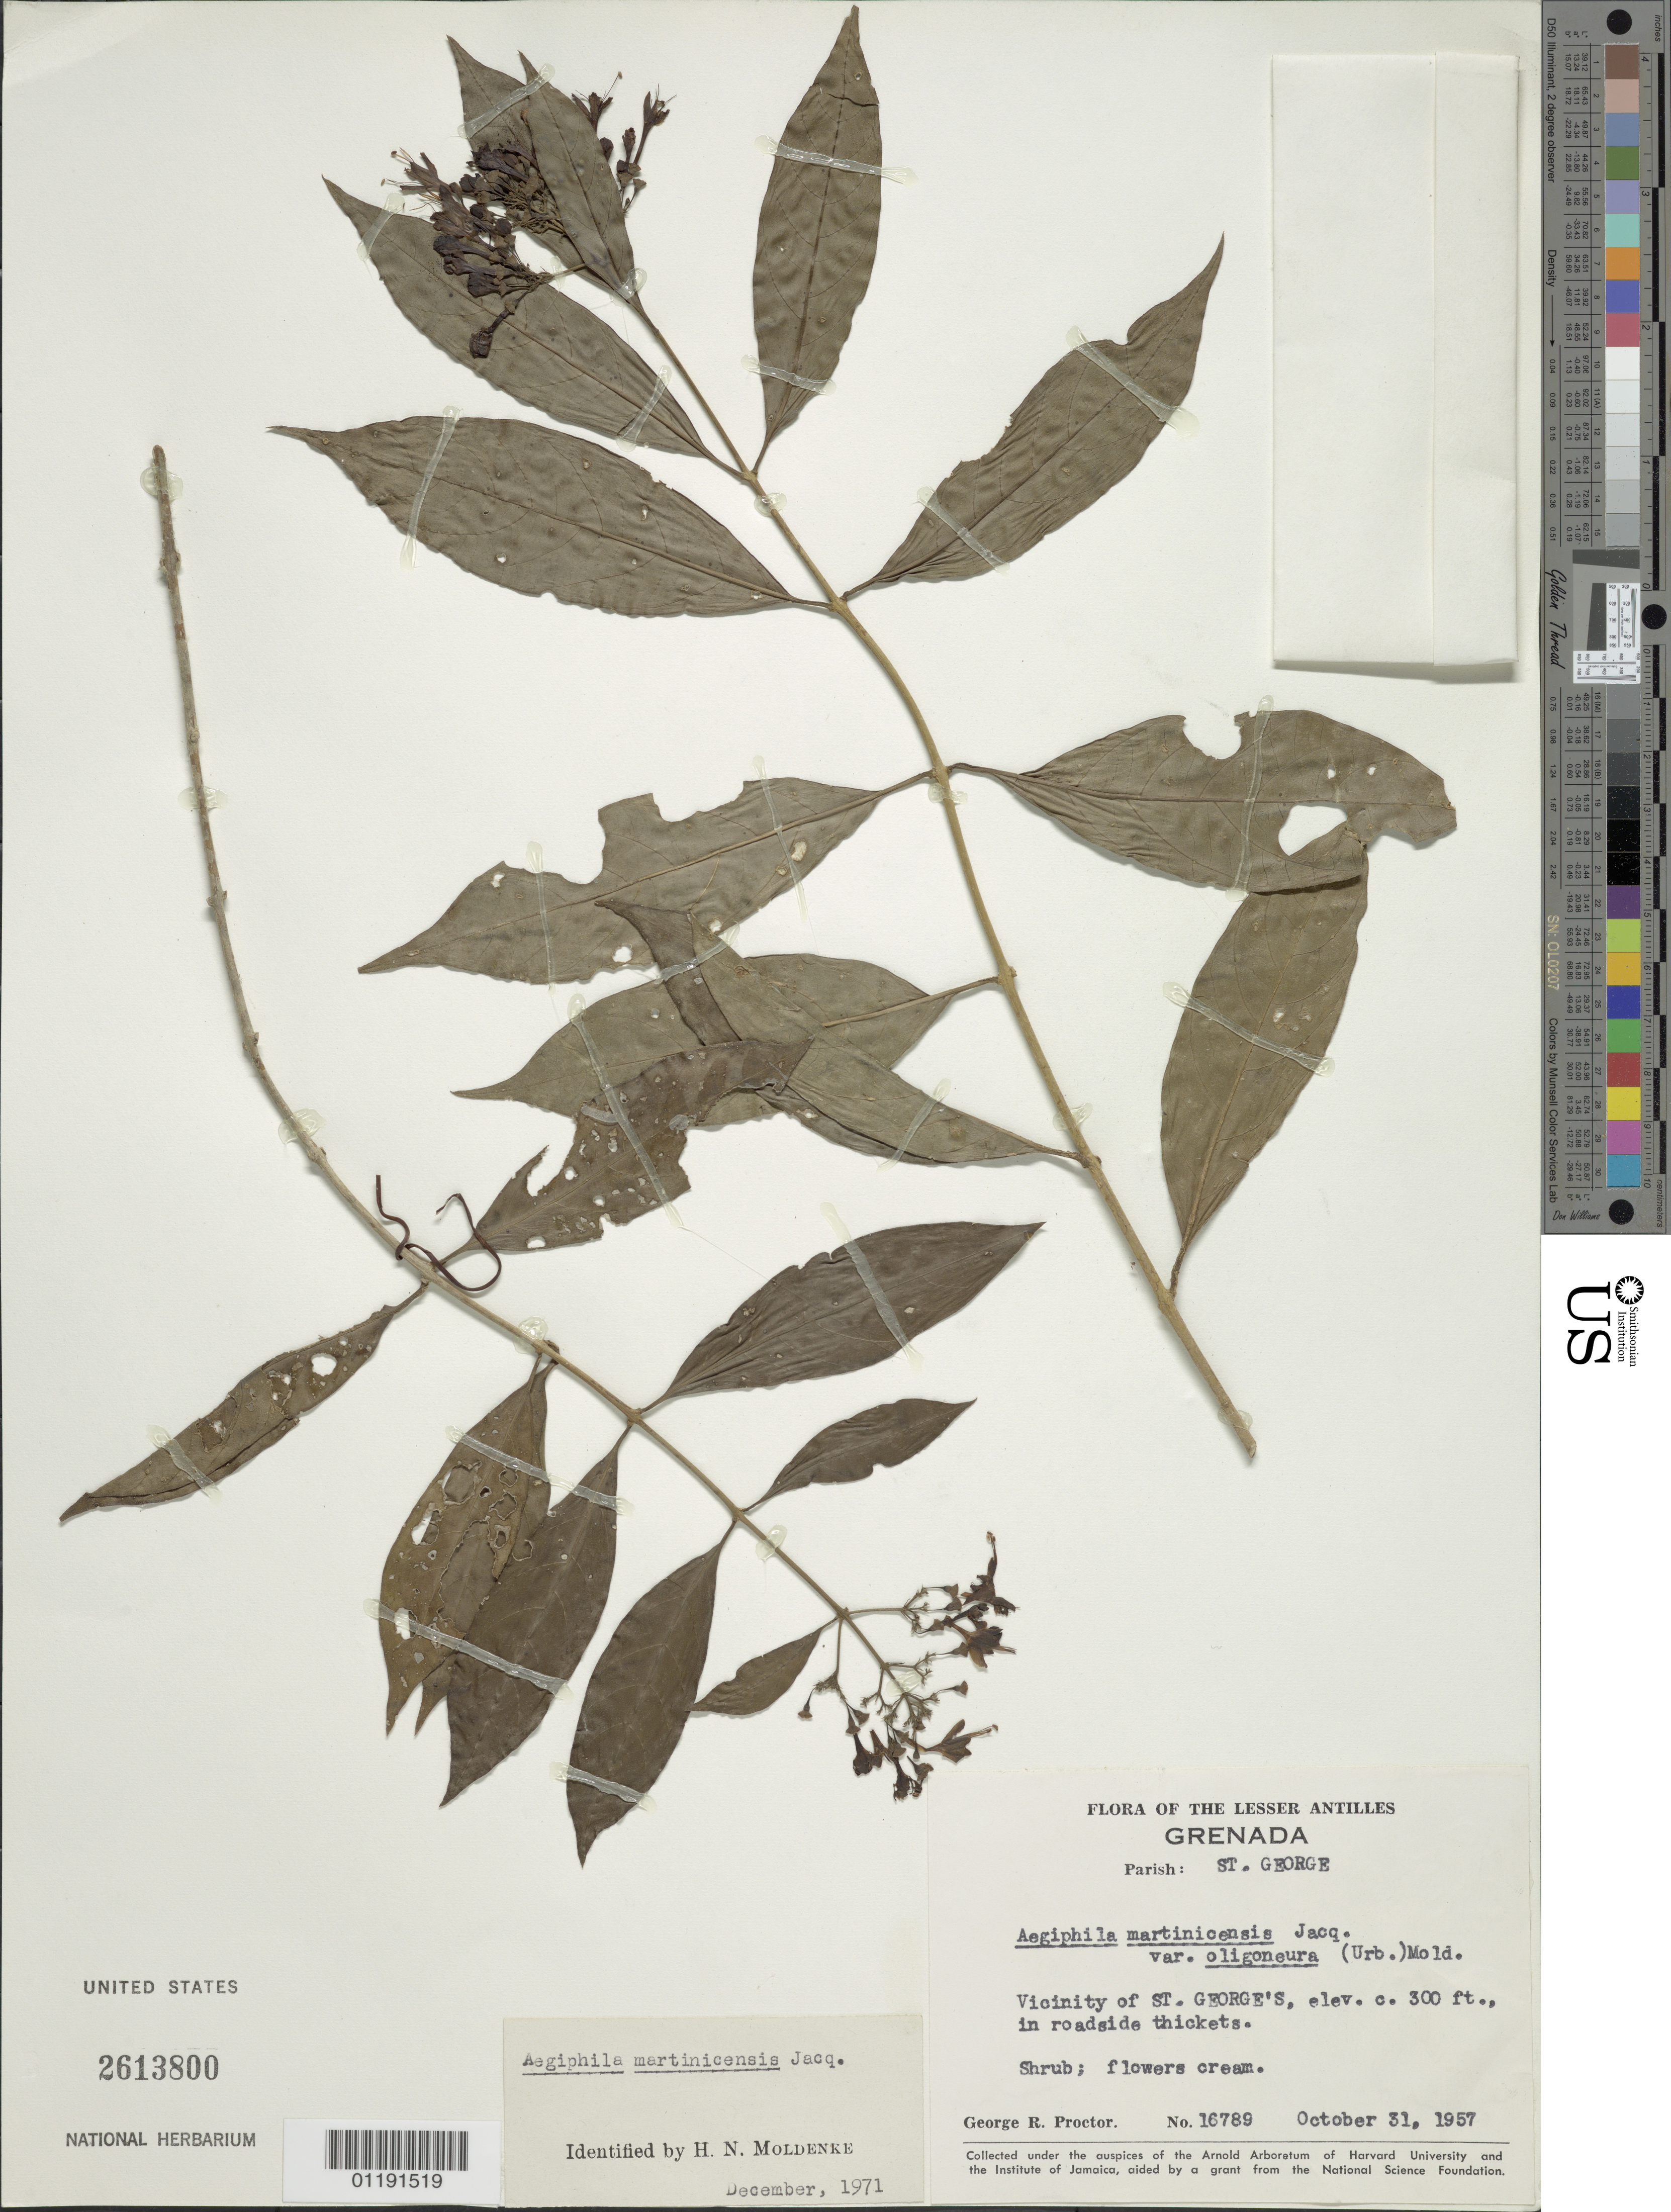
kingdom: Plantae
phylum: Tracheophyta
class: Magnoliopsida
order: Lamiales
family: Lamiaceae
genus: Aegiphila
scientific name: Aegiphila martinicensis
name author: Jacq.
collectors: G. Proctor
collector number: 16789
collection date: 1957-10-31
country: Grenada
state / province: Saint George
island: Grenada Island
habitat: roadside thickets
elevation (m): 91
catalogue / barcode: US 2613800